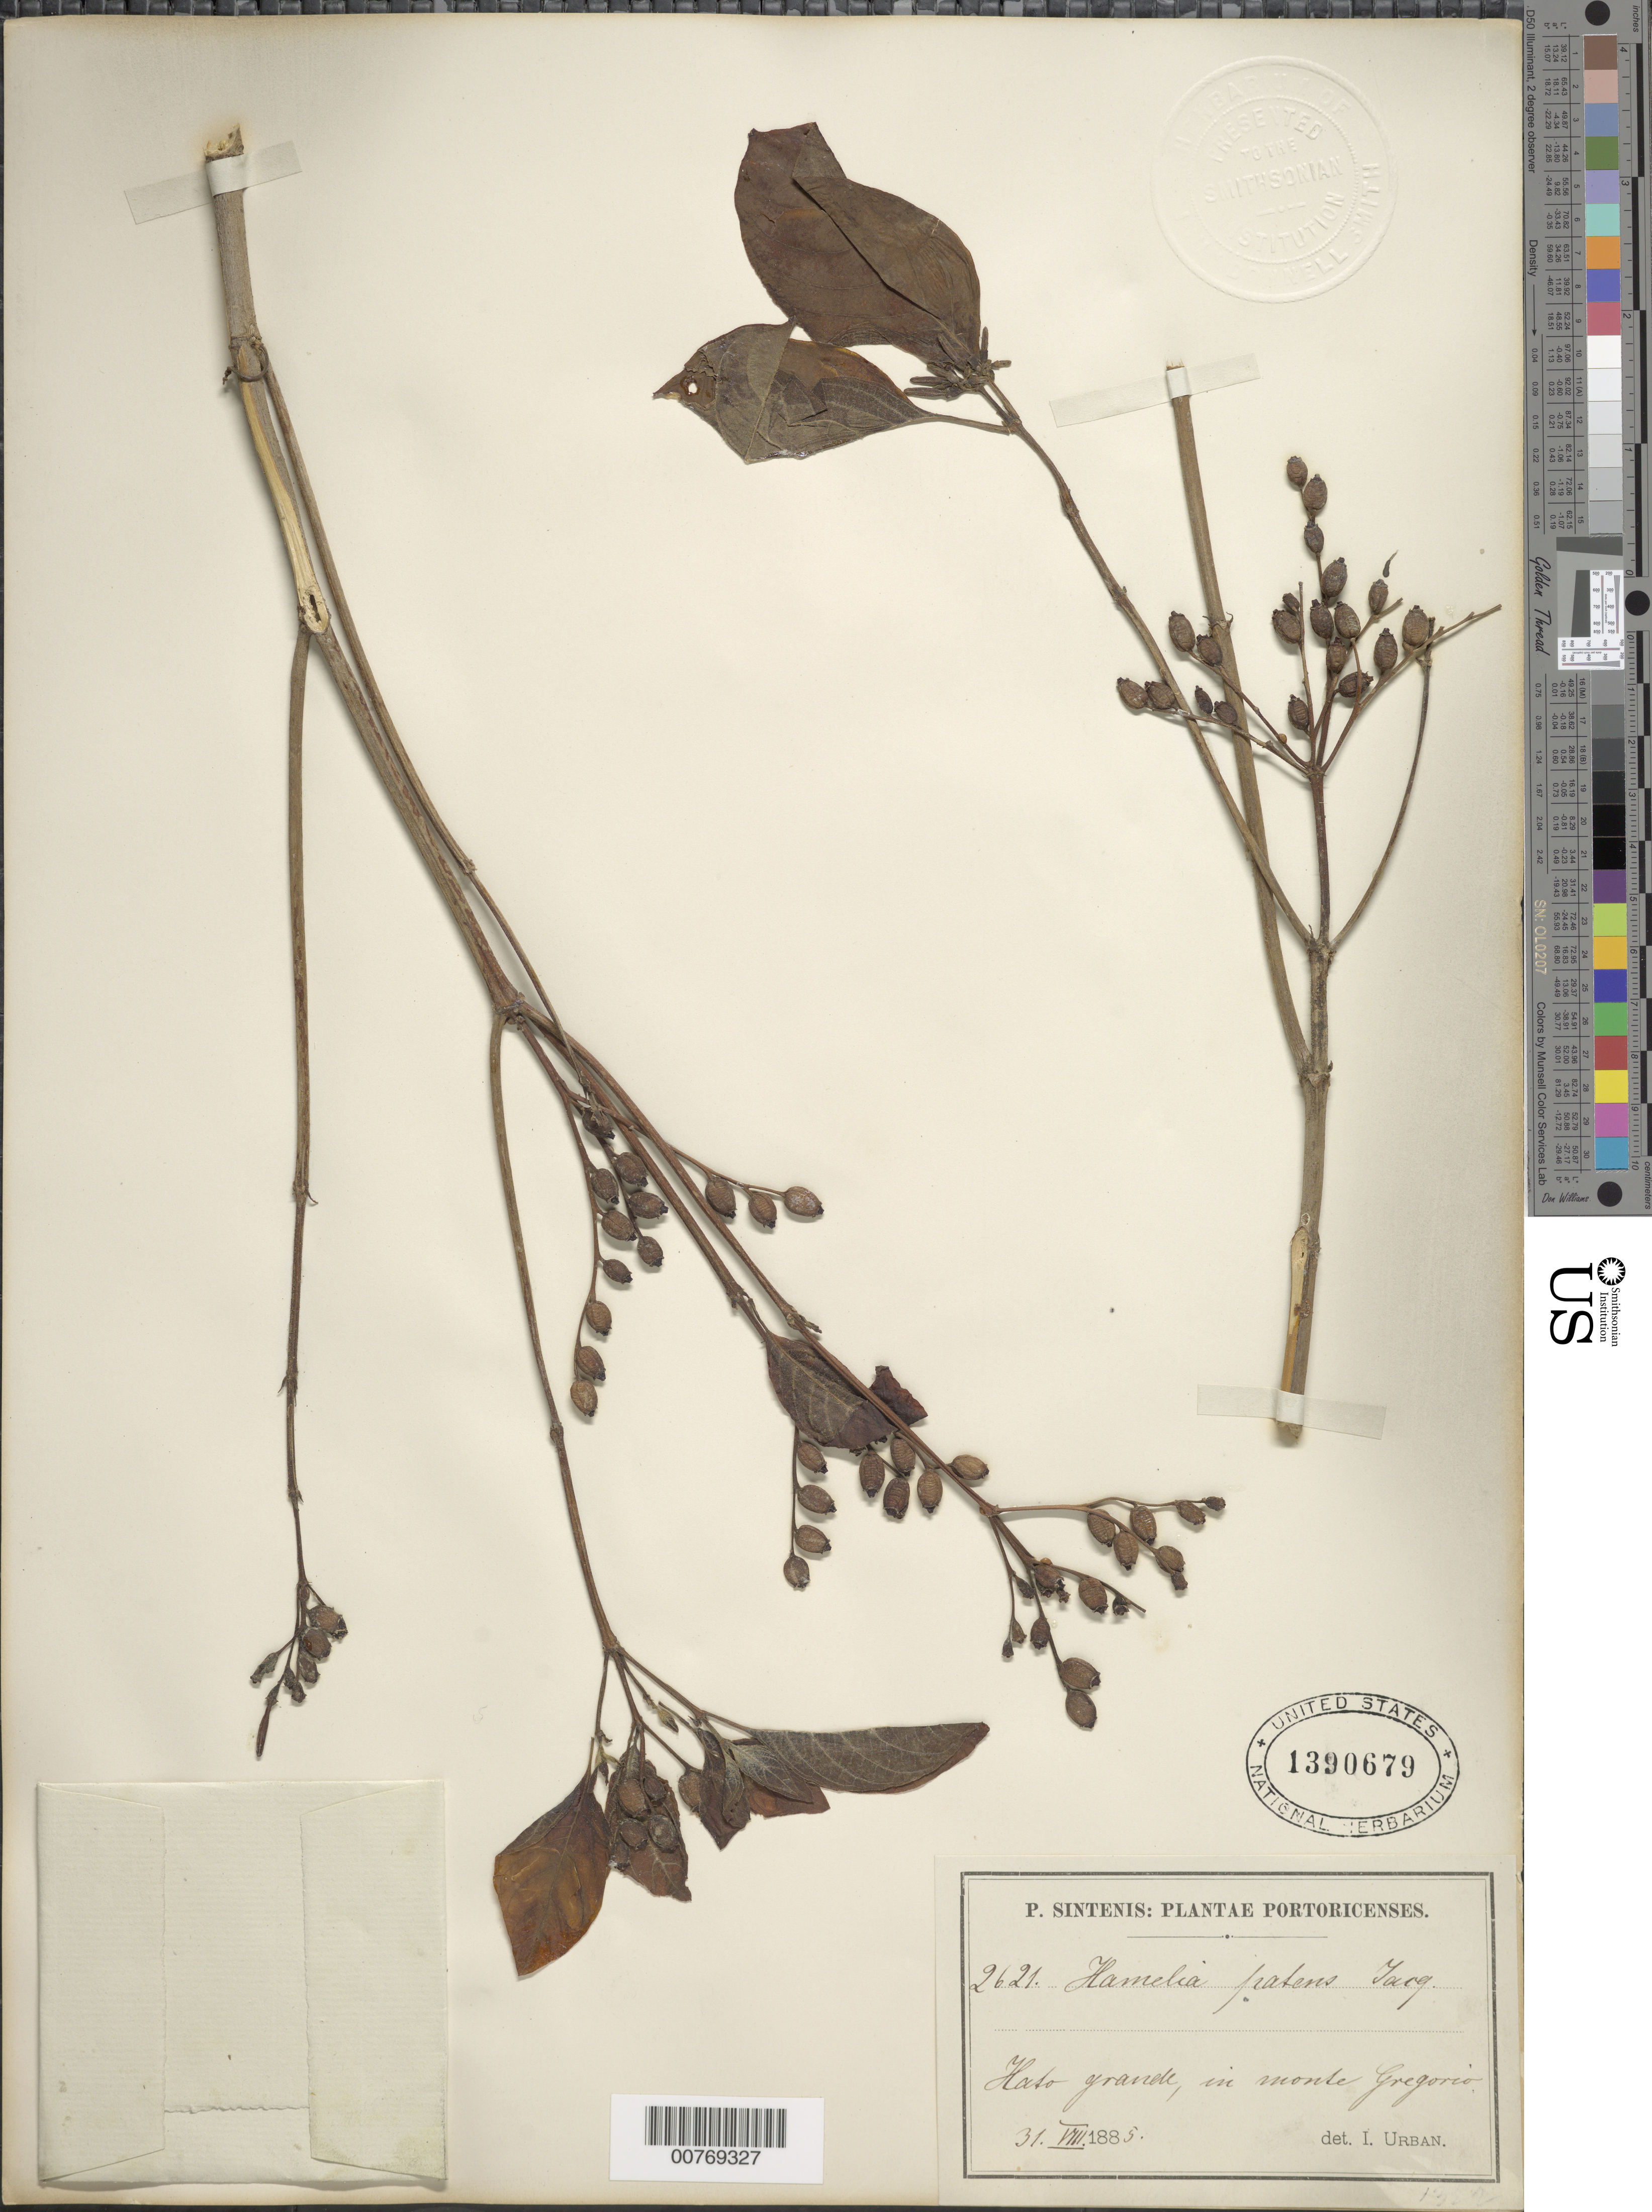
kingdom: Plantae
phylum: Tracheophyta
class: Magnoliopsida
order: Gentianales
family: Rubiaceae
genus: Hamelia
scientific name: Hamelia patens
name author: Jacq.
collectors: P. Sintenis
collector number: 2621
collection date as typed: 31 Aug 1885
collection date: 1885-08-31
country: Puerto Rico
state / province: Río Grande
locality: Hato Grande, in Monte Gregorio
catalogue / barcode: US 1390679